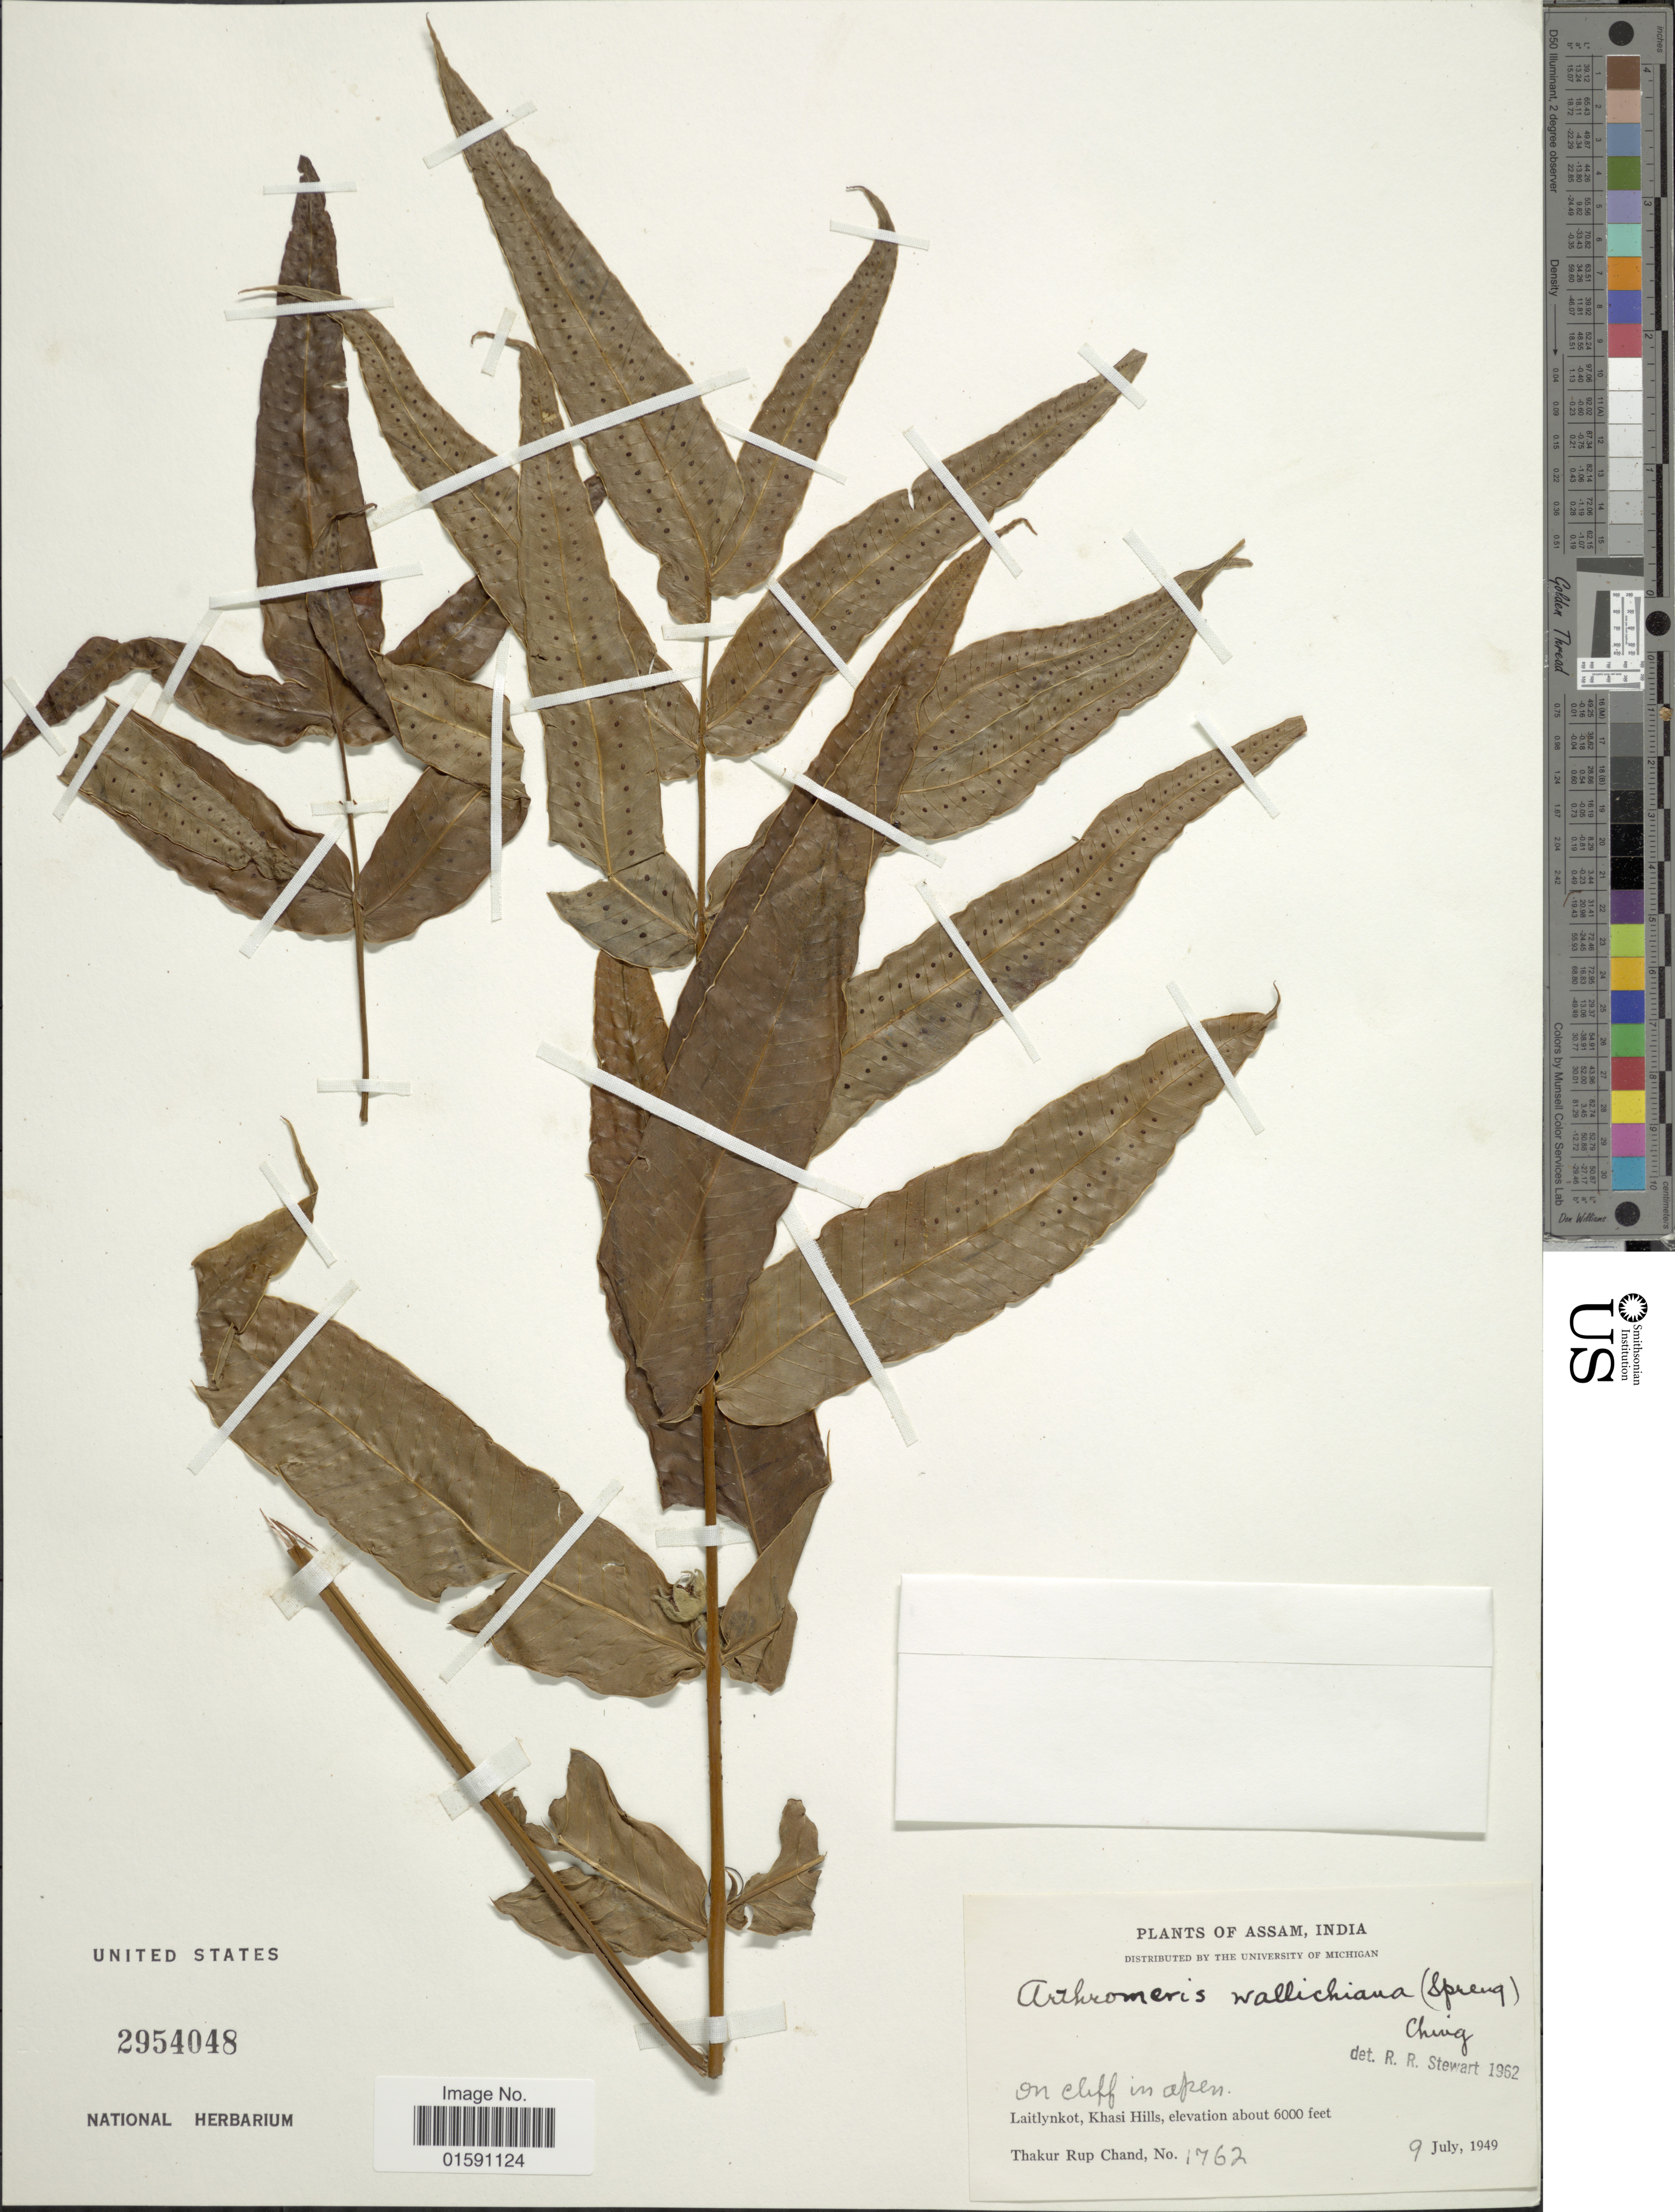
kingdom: Plantae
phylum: Tracheophyta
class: Polypodiopsida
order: Polypodiales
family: Polypodiaceae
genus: Arthromeris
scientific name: Arthromeris wallichiana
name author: (Spreng.) Ching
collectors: T. R. Chand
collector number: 1762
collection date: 1949-07-09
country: India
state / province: Meghalaya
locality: Laitlynkot, Khasi Hills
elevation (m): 1829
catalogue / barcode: US 2954048